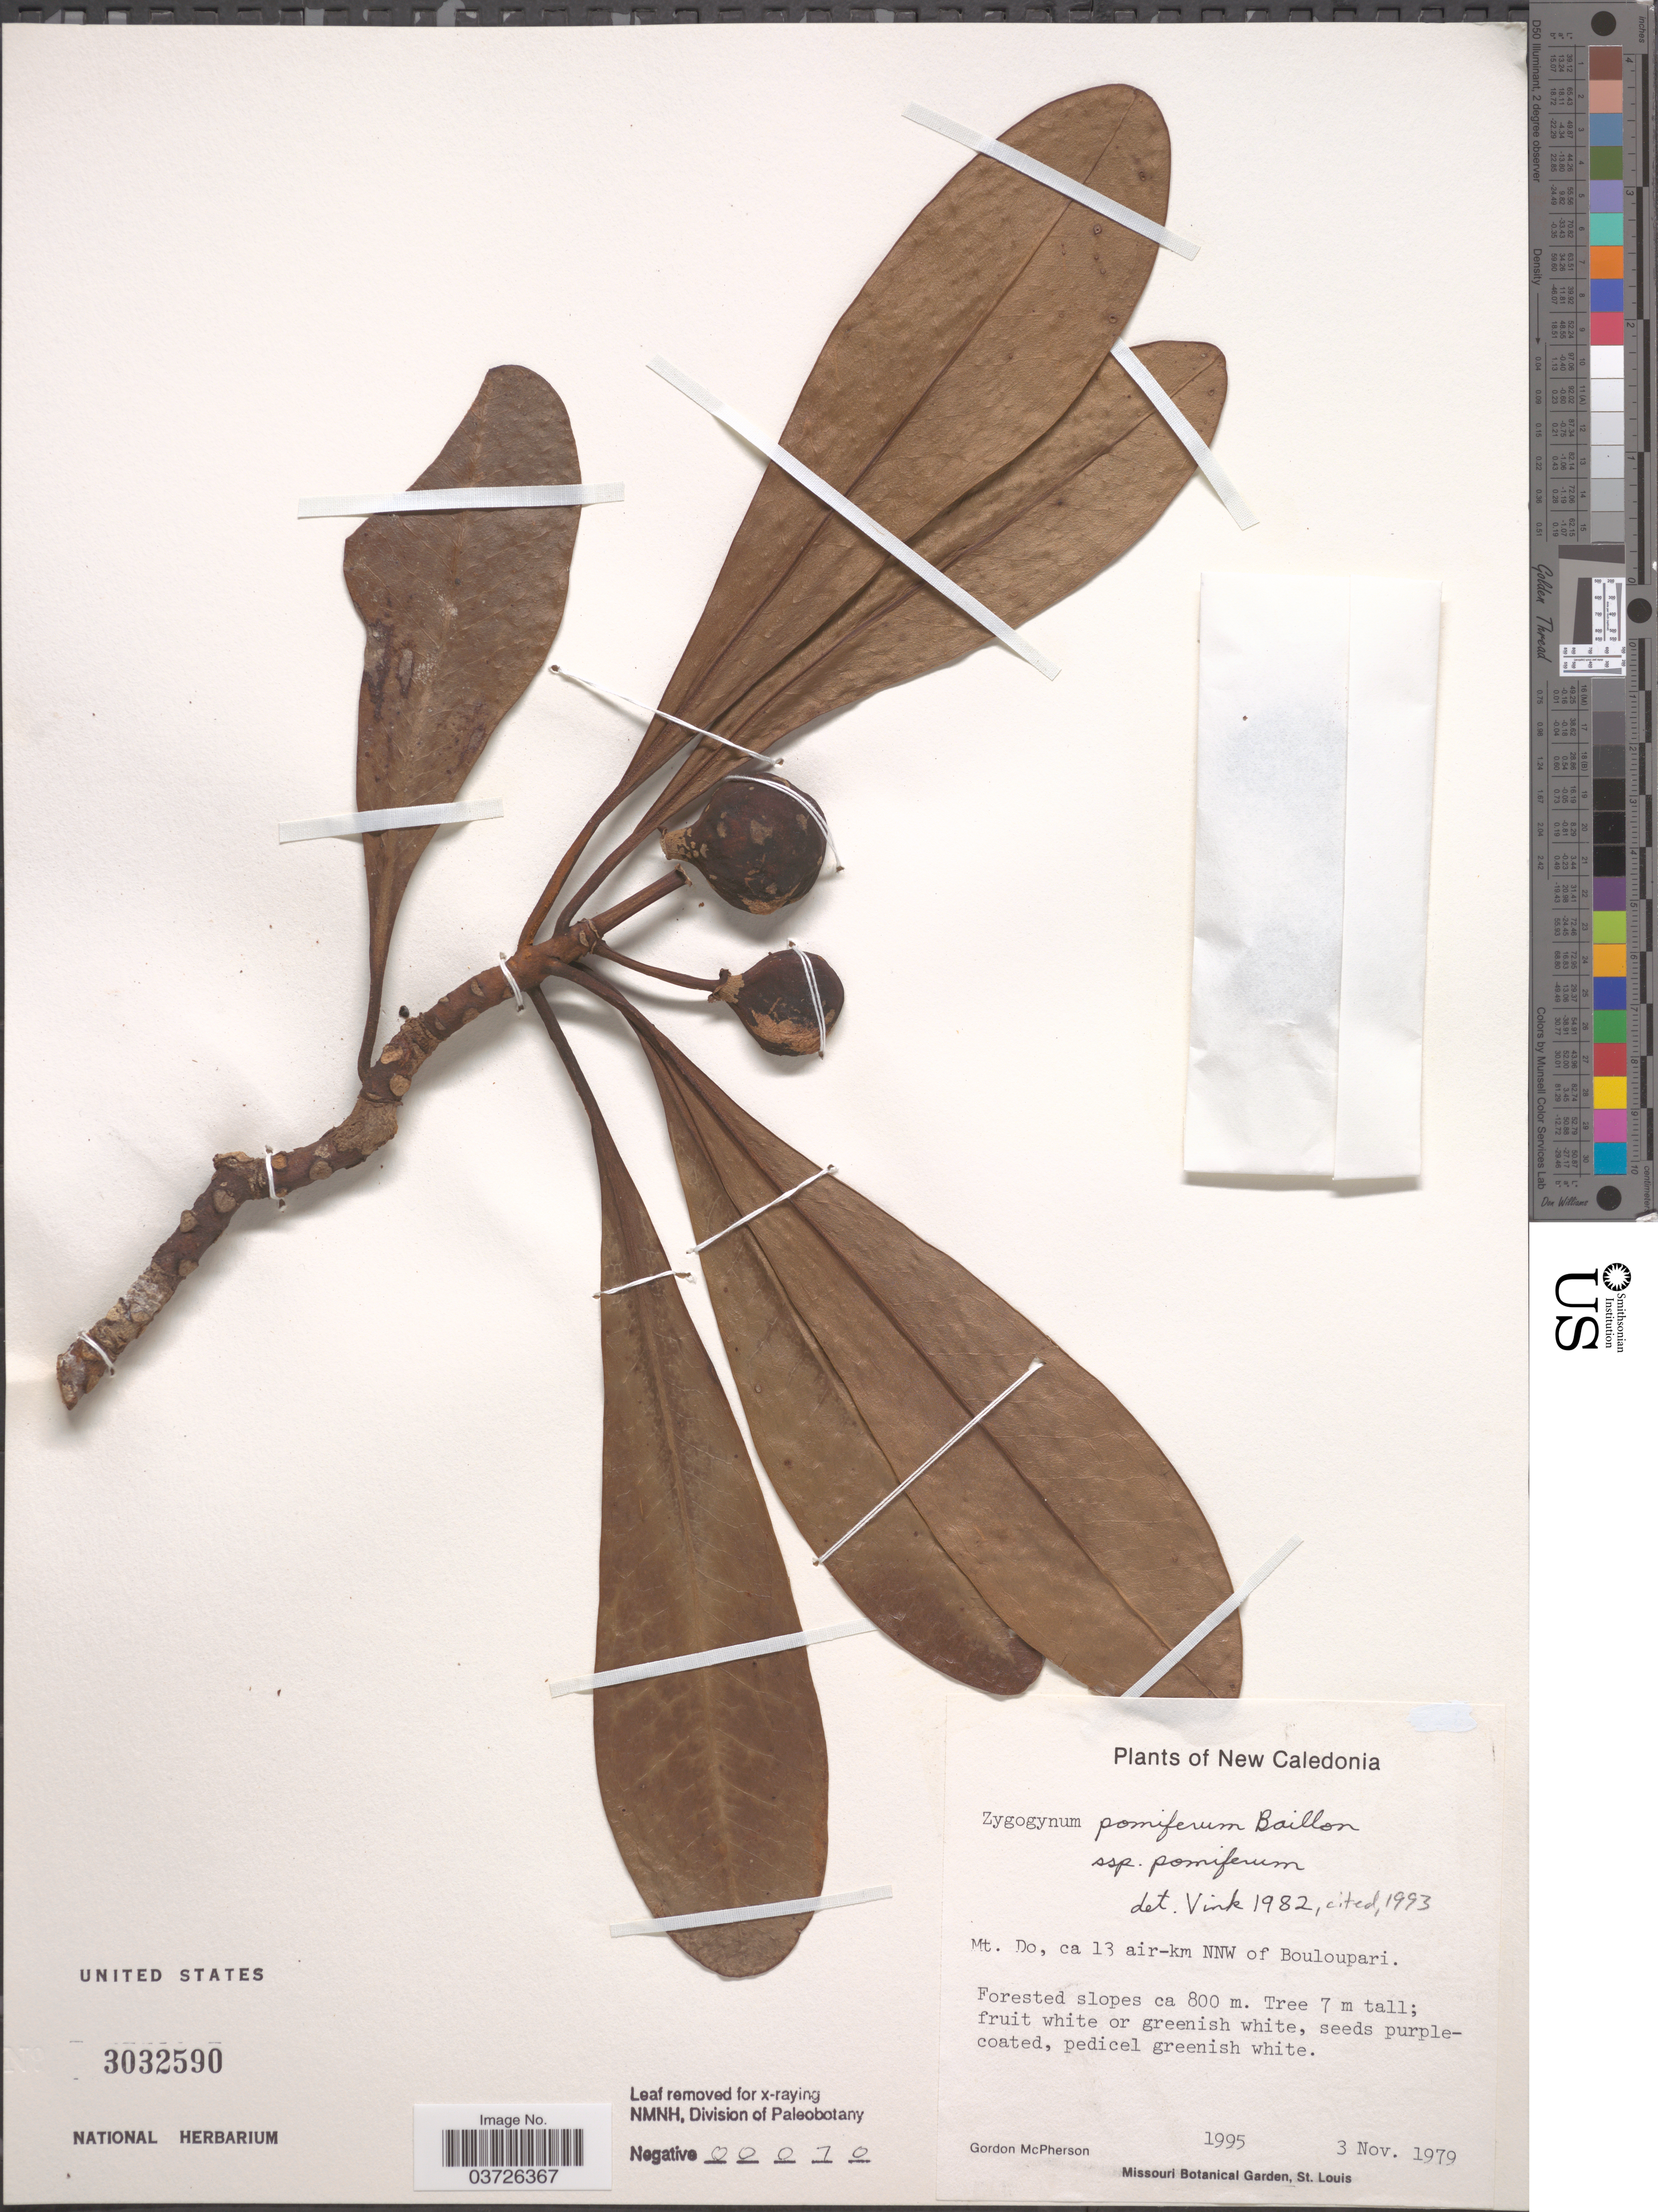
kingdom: Plantae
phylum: Tracheophyta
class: Magnoliopsida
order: Canellales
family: Winteraceae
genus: Zygogynum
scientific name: Zygogynum pomiferum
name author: Baill.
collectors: G. D. McPherson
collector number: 1995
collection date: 1979-11-03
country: New Caledonia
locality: Mt. Do, ca 13 air-km NNW of Bouloupari.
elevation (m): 800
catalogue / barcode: US 3032590